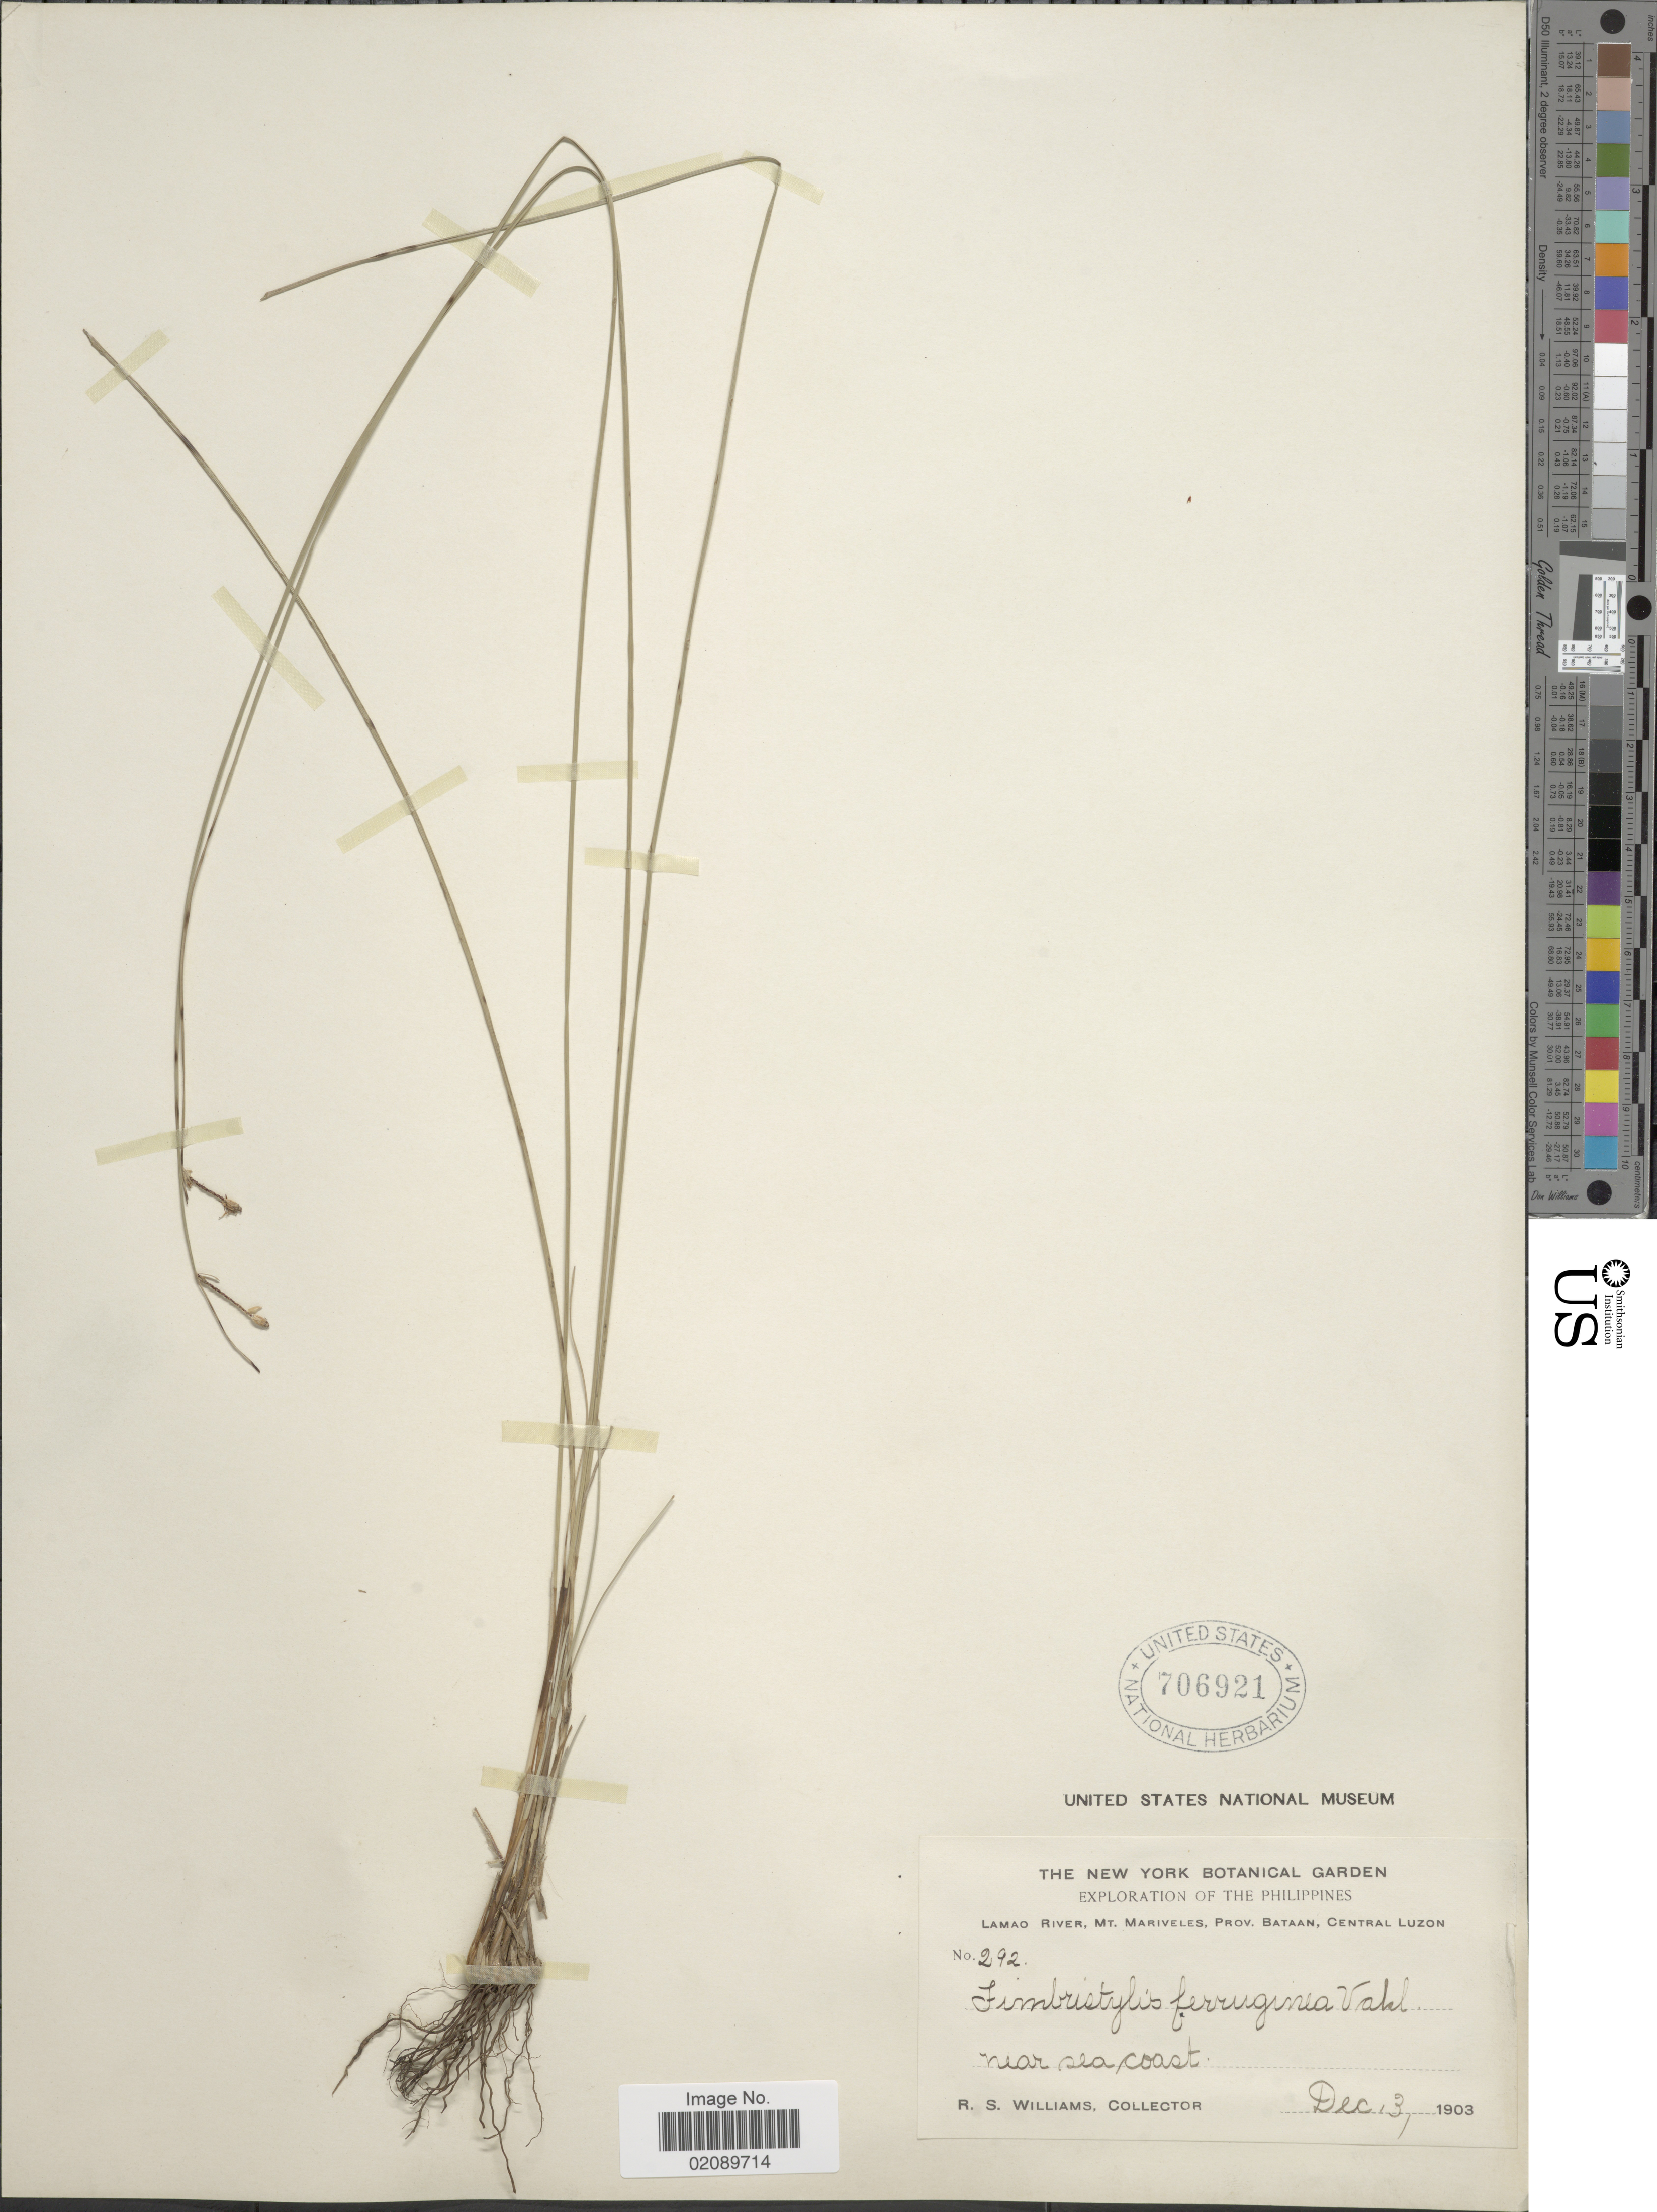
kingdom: Plantae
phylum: Tracheophyta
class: Liliopsida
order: Poales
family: Cyperaceae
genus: Fimbristylis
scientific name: Fimbristylis ferruginea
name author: (L.) Vahl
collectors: R. S. Williams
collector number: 292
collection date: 1903-12-03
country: Philippines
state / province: Central Luzon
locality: Lamao River, Mt. Mariveles, Prov. Bataan, Luzon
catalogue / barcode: US 706921